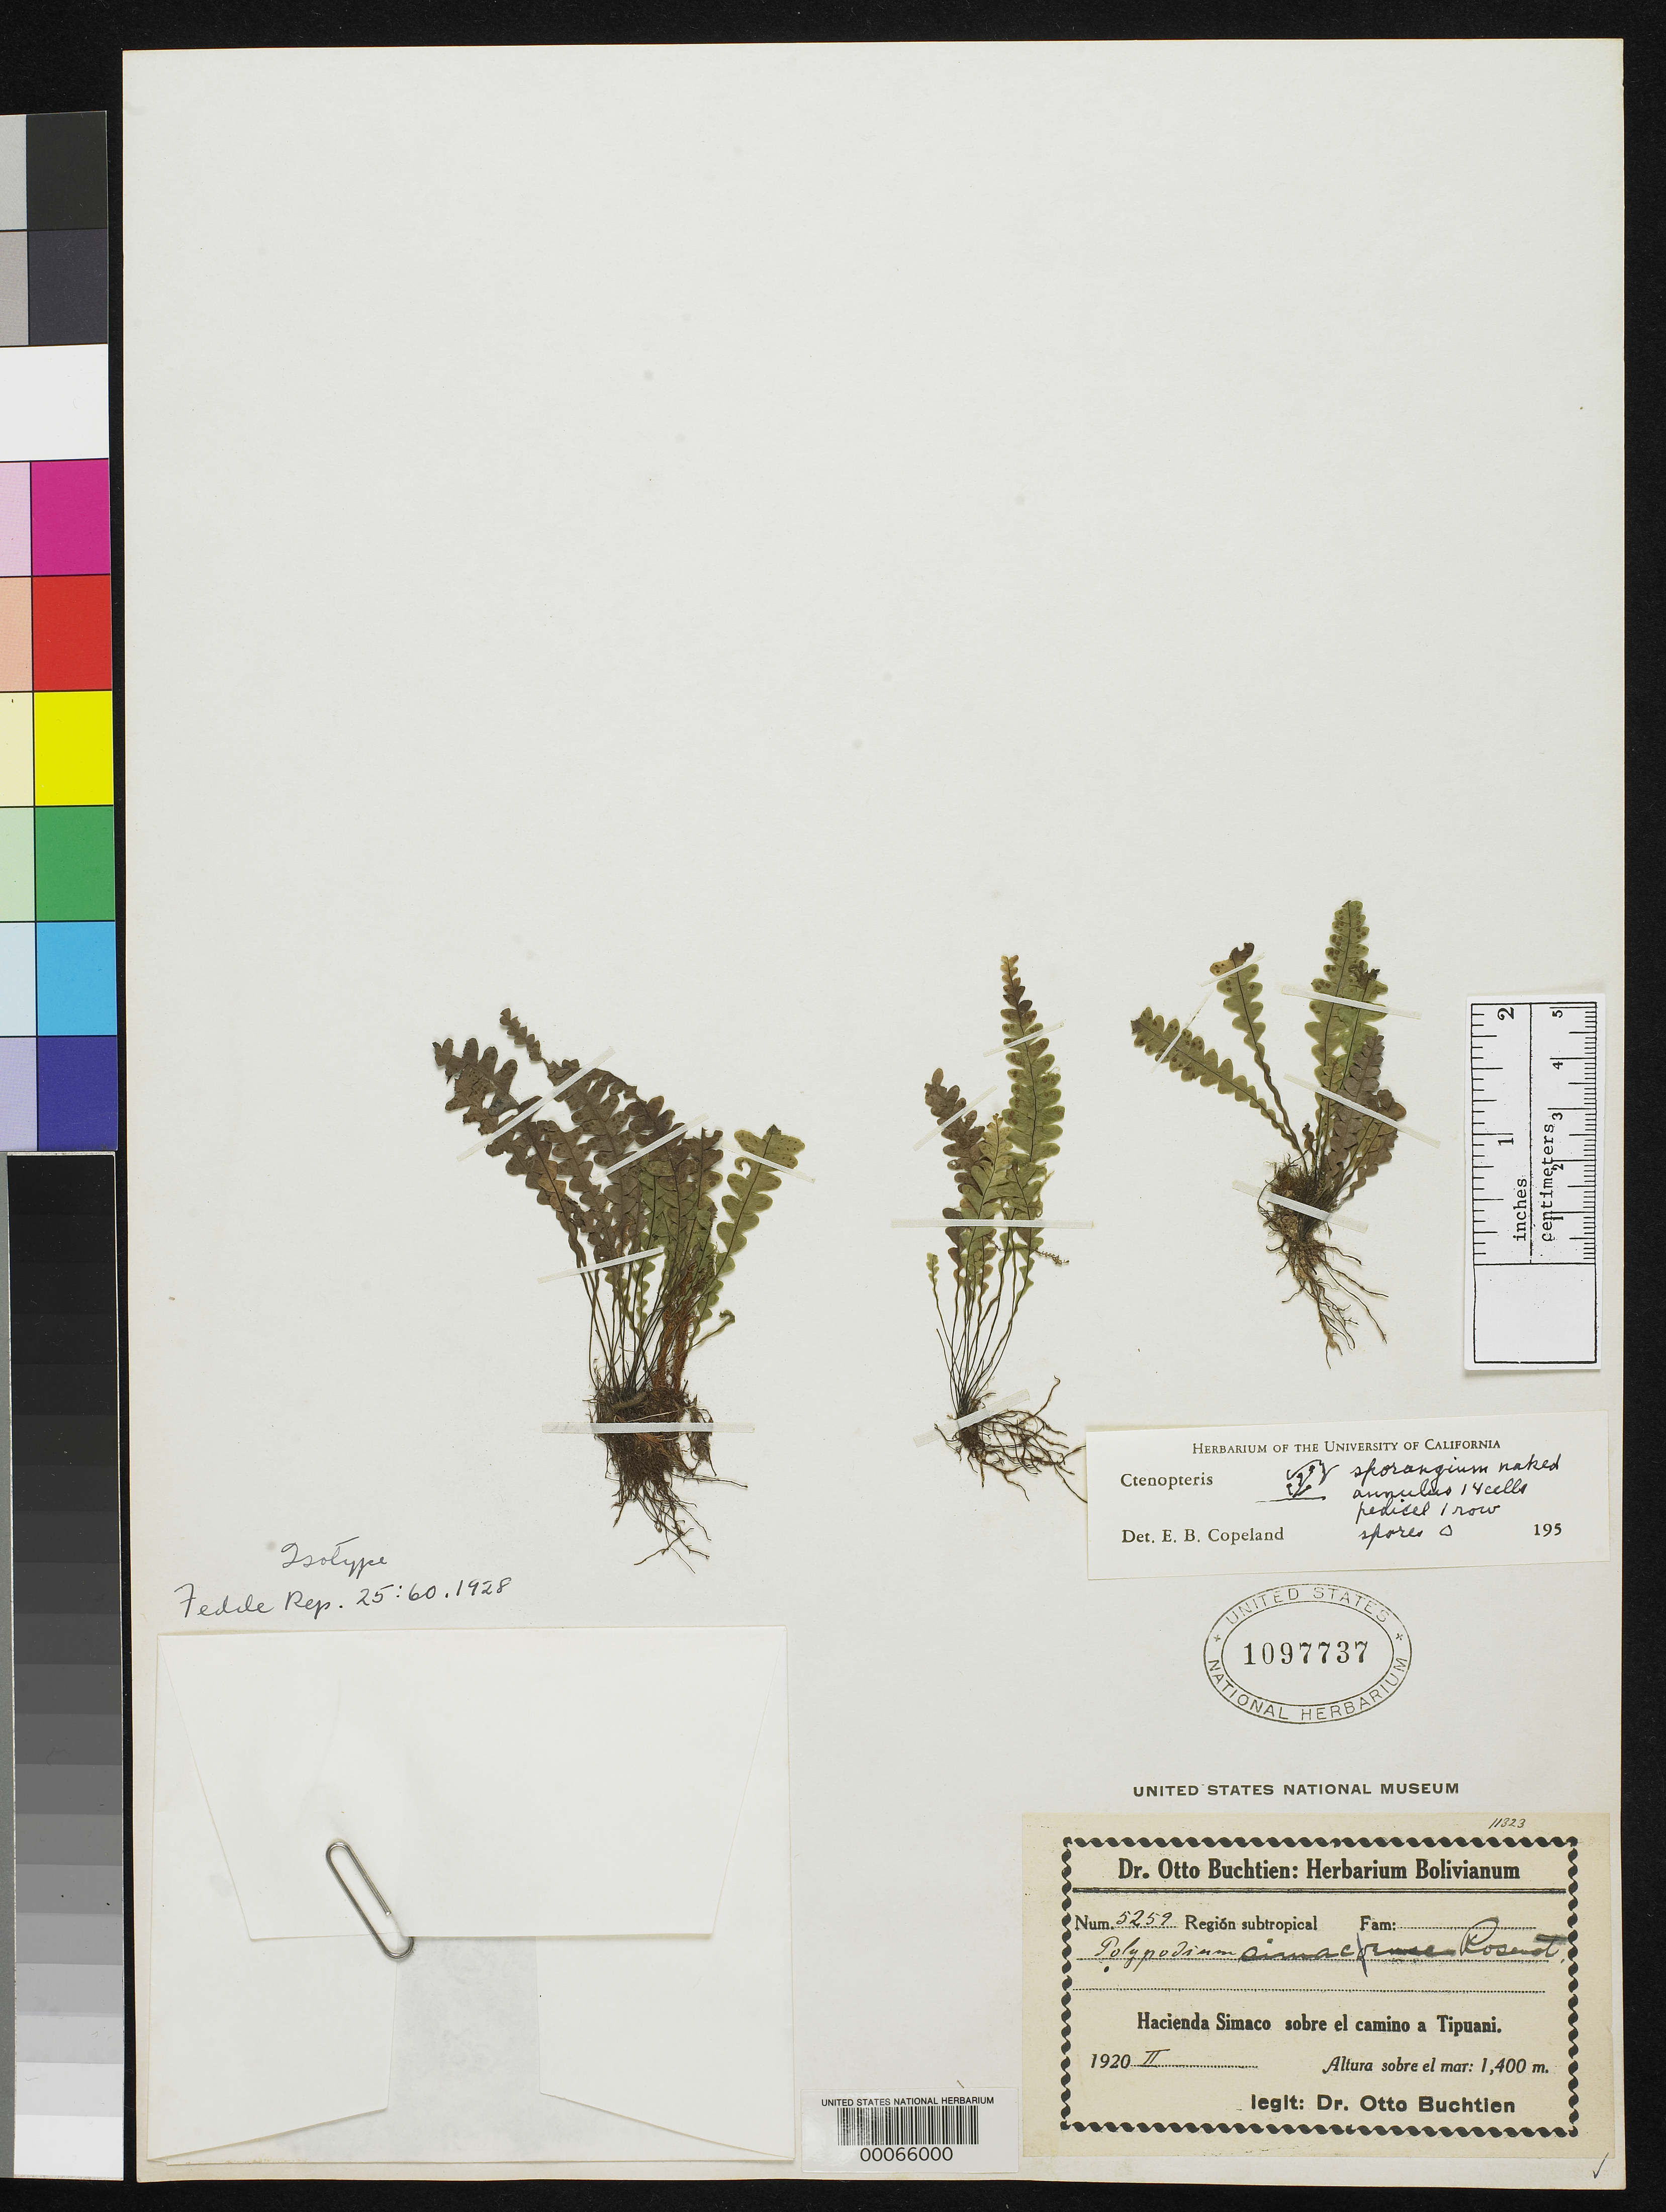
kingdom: Plantae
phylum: Tracheophyta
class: Polypodiopsida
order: Polypodiales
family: Polypodiaceae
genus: Polypodium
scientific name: Polypodium simacense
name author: Rosenst.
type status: Isotype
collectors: O. Buchtien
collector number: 5259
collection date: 1920-02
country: Bolivia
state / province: La Paz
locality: Hacienda Simaco, Tipuani.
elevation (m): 1400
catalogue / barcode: US 1097737